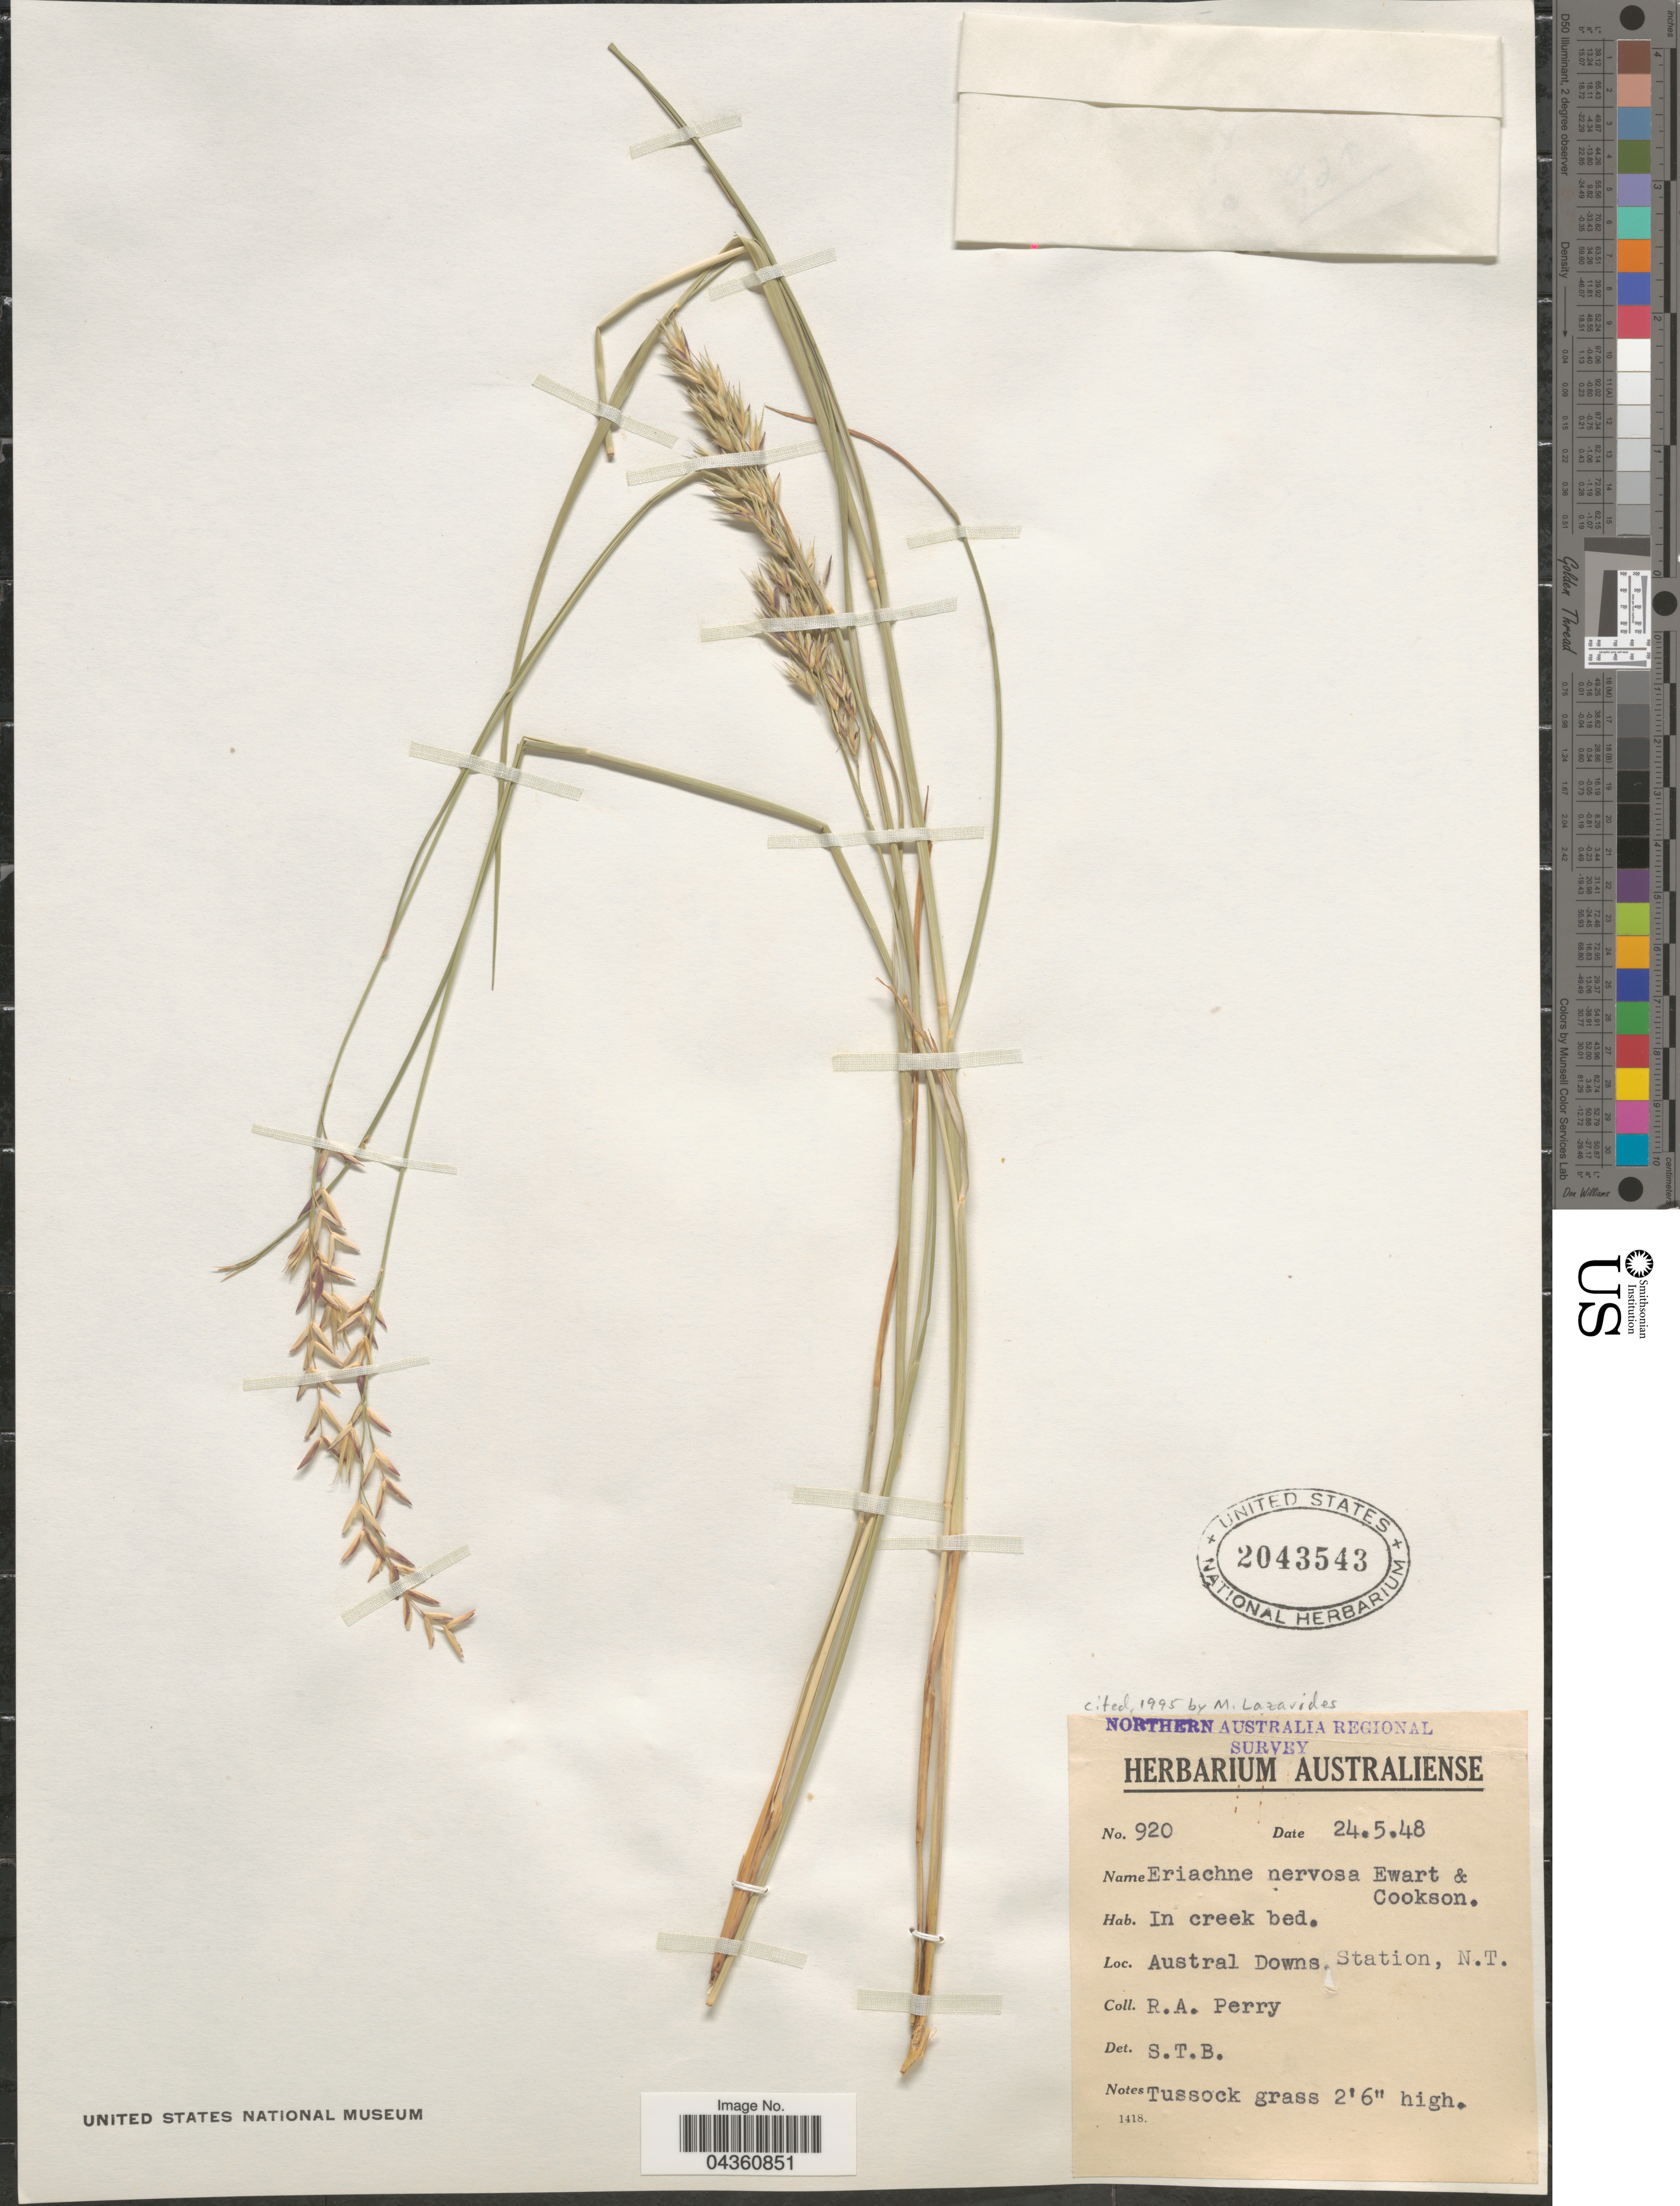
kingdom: Plantae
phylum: Tracheophyta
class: Liliopsida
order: Poales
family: Poaceae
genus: Eriachne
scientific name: Eriachne nervosa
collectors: Perry, R. A.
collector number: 920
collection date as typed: Transcribed d/m/y: 24/5/48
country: Australia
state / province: Northern Territory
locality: Northern Australia Regional Survey. Austral Downs Station.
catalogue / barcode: US 2043543